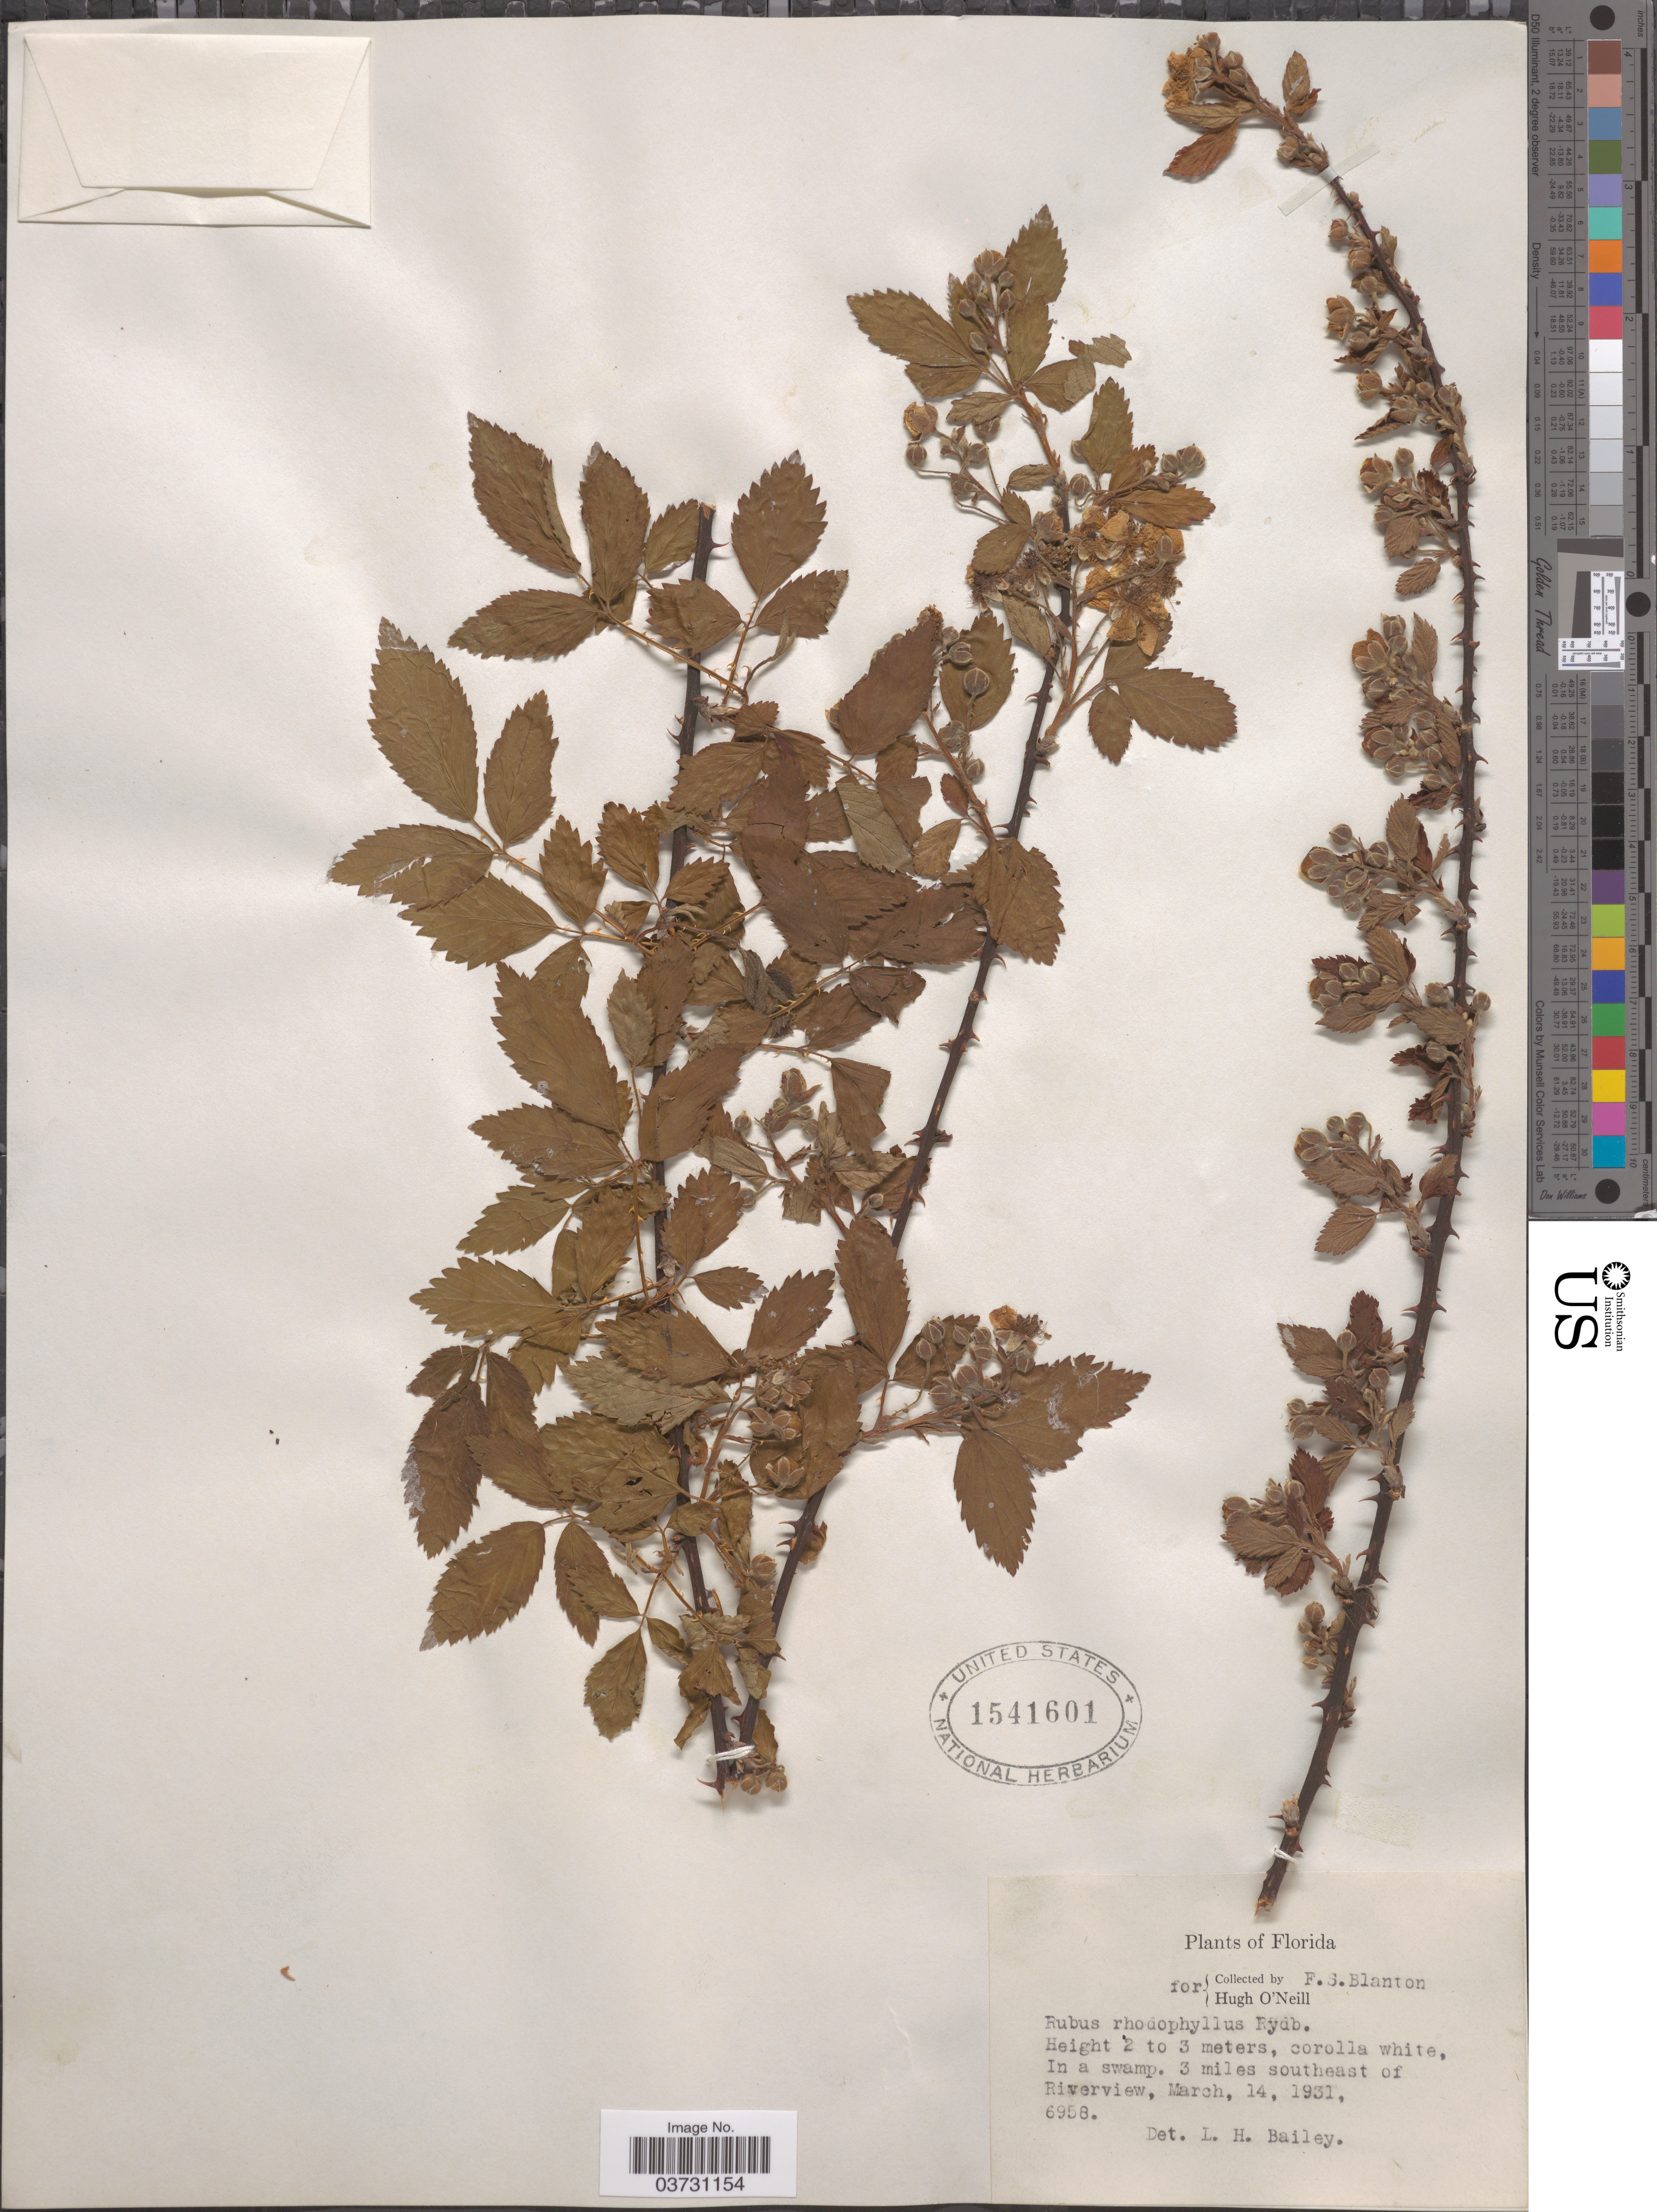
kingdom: Plantae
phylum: Tracheophyta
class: Magnoliopsida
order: Rosales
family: Rosaceae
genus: Rubus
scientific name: Rubus rhodophyllus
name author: Rydb.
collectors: F. S. Blanton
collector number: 6958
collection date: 1931-03-14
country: United States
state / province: Florida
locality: In a swamp, 3 miles southeast of Riverview.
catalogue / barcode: US 1541601